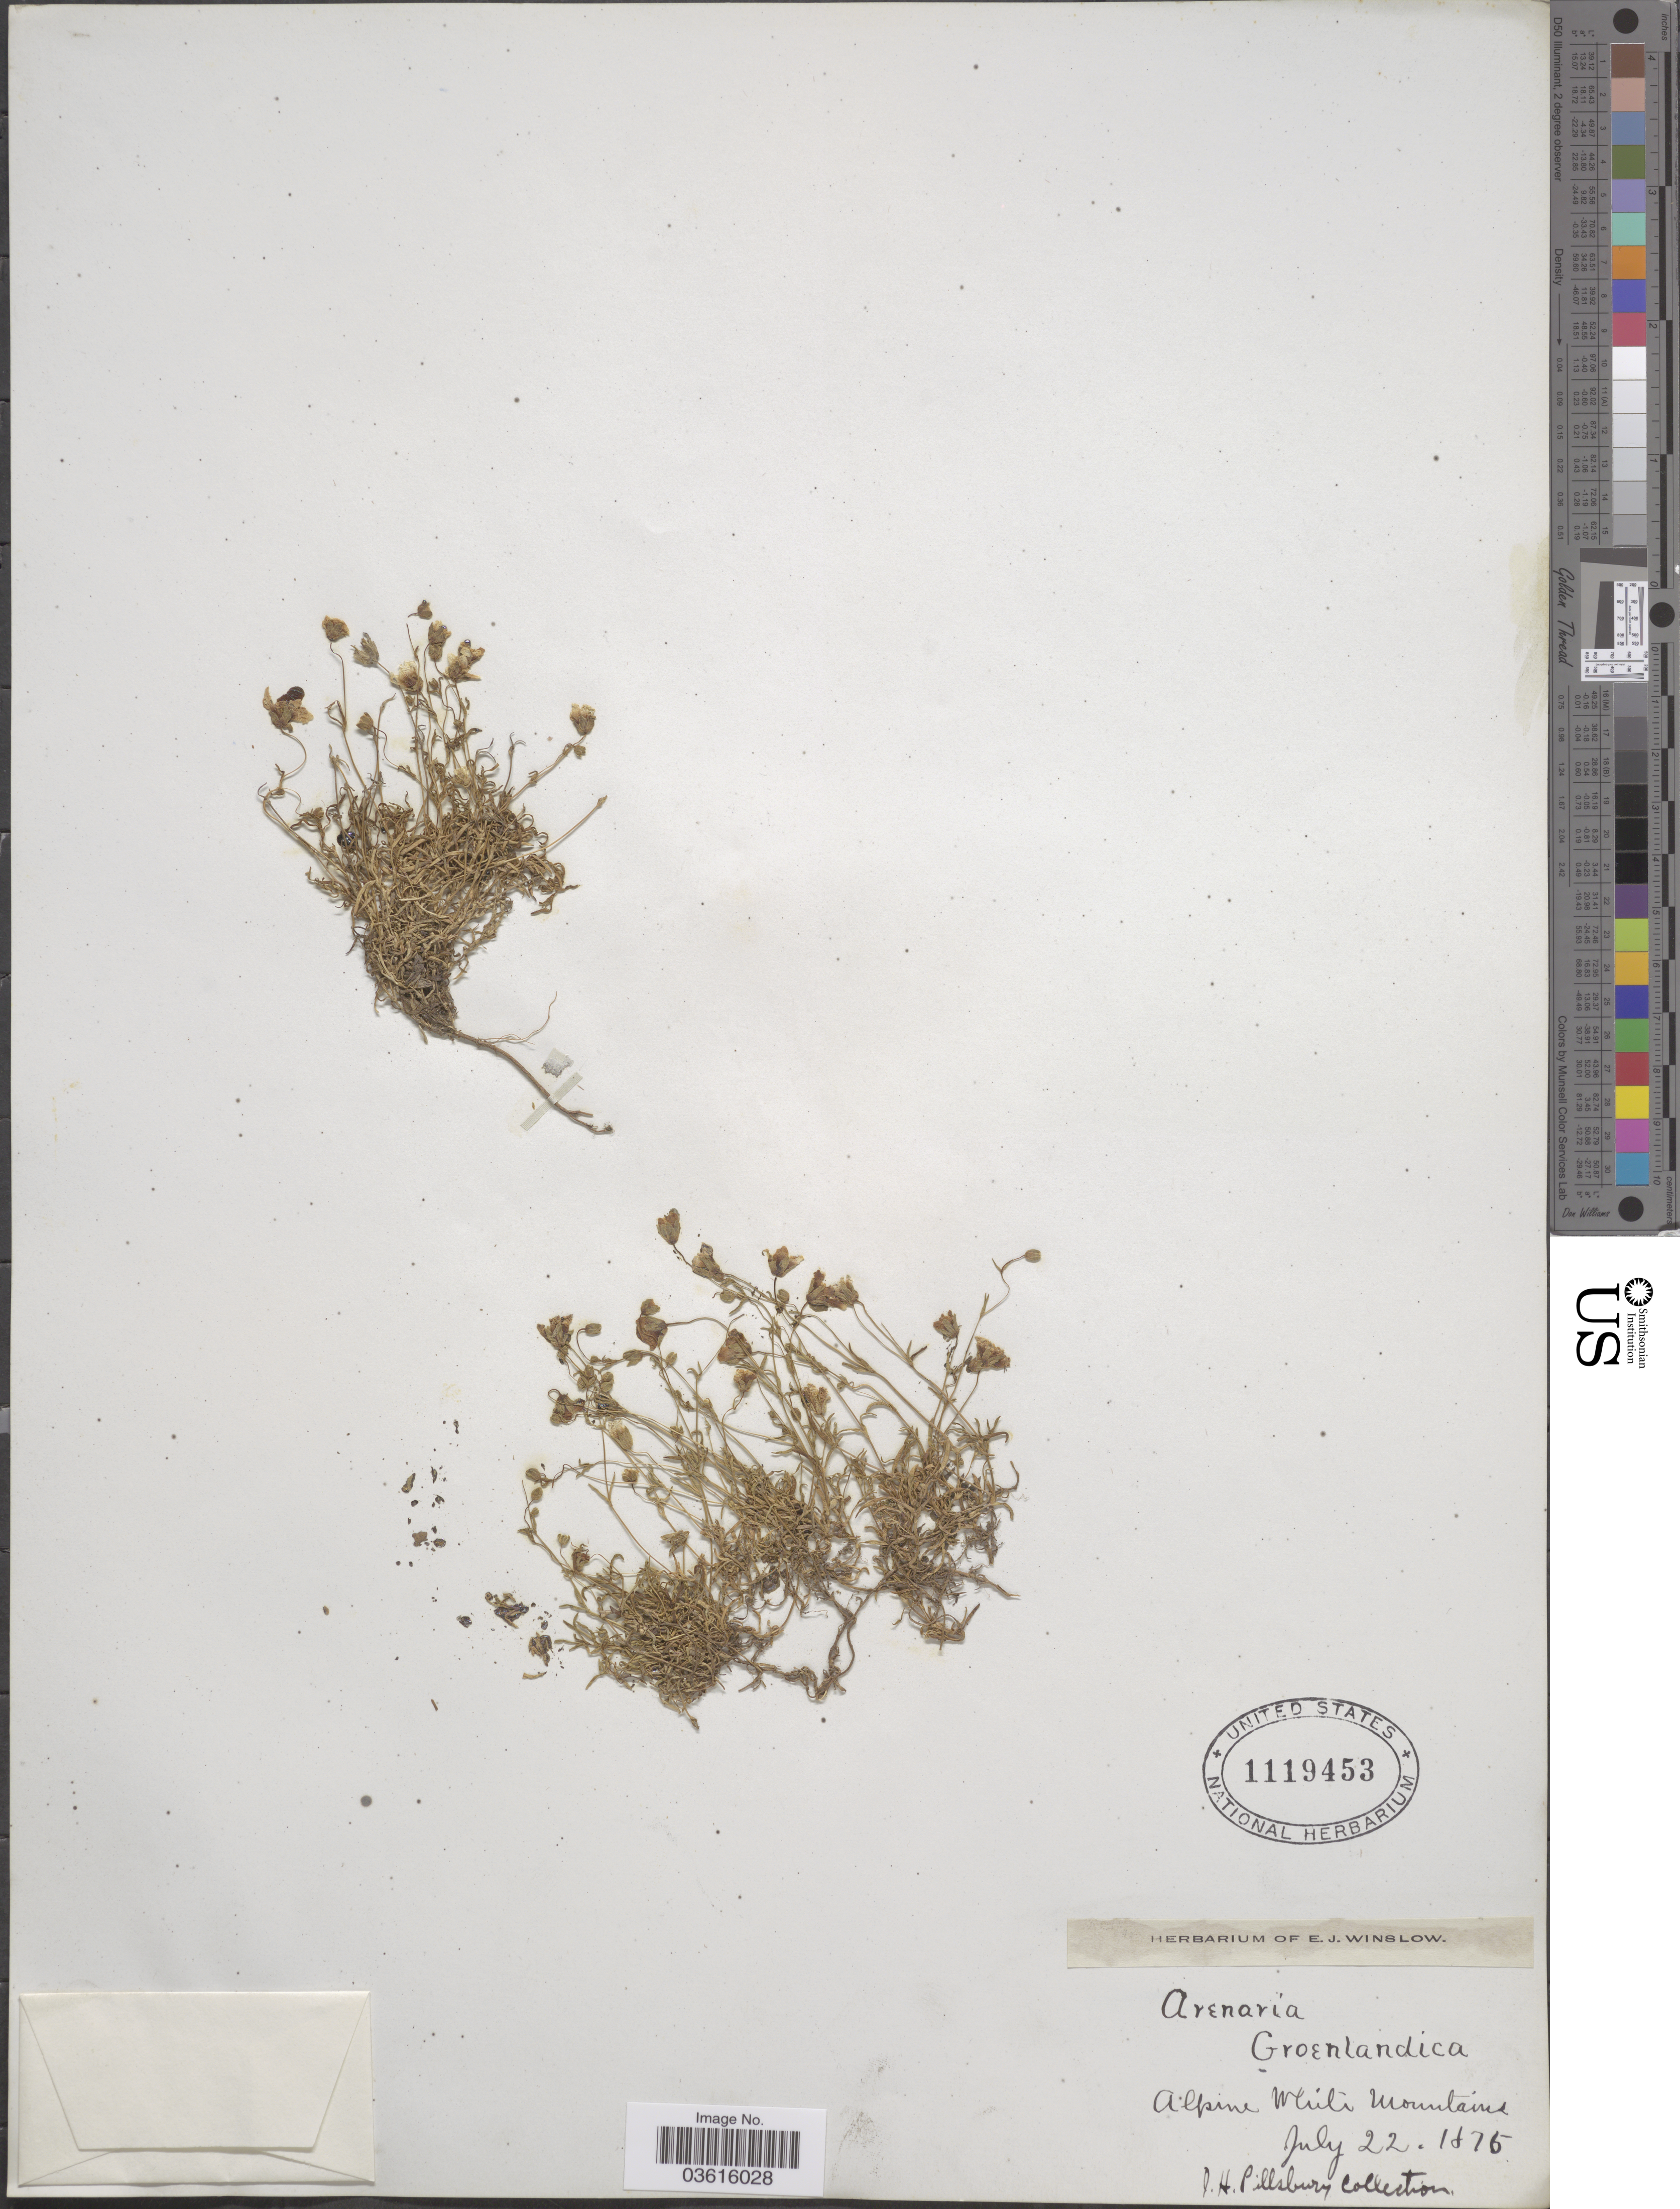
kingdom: Plantae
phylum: Tracheophyta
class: Magnoliopsida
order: Caryophyllales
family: Caryophyllaceae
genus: Minuartia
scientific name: Minuartia groenlandica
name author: (Retz.) Ostenf.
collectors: J. Pillsbury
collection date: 1875-07-22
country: United States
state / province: New Hampshire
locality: Alpine White Mountains.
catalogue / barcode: US 1119453